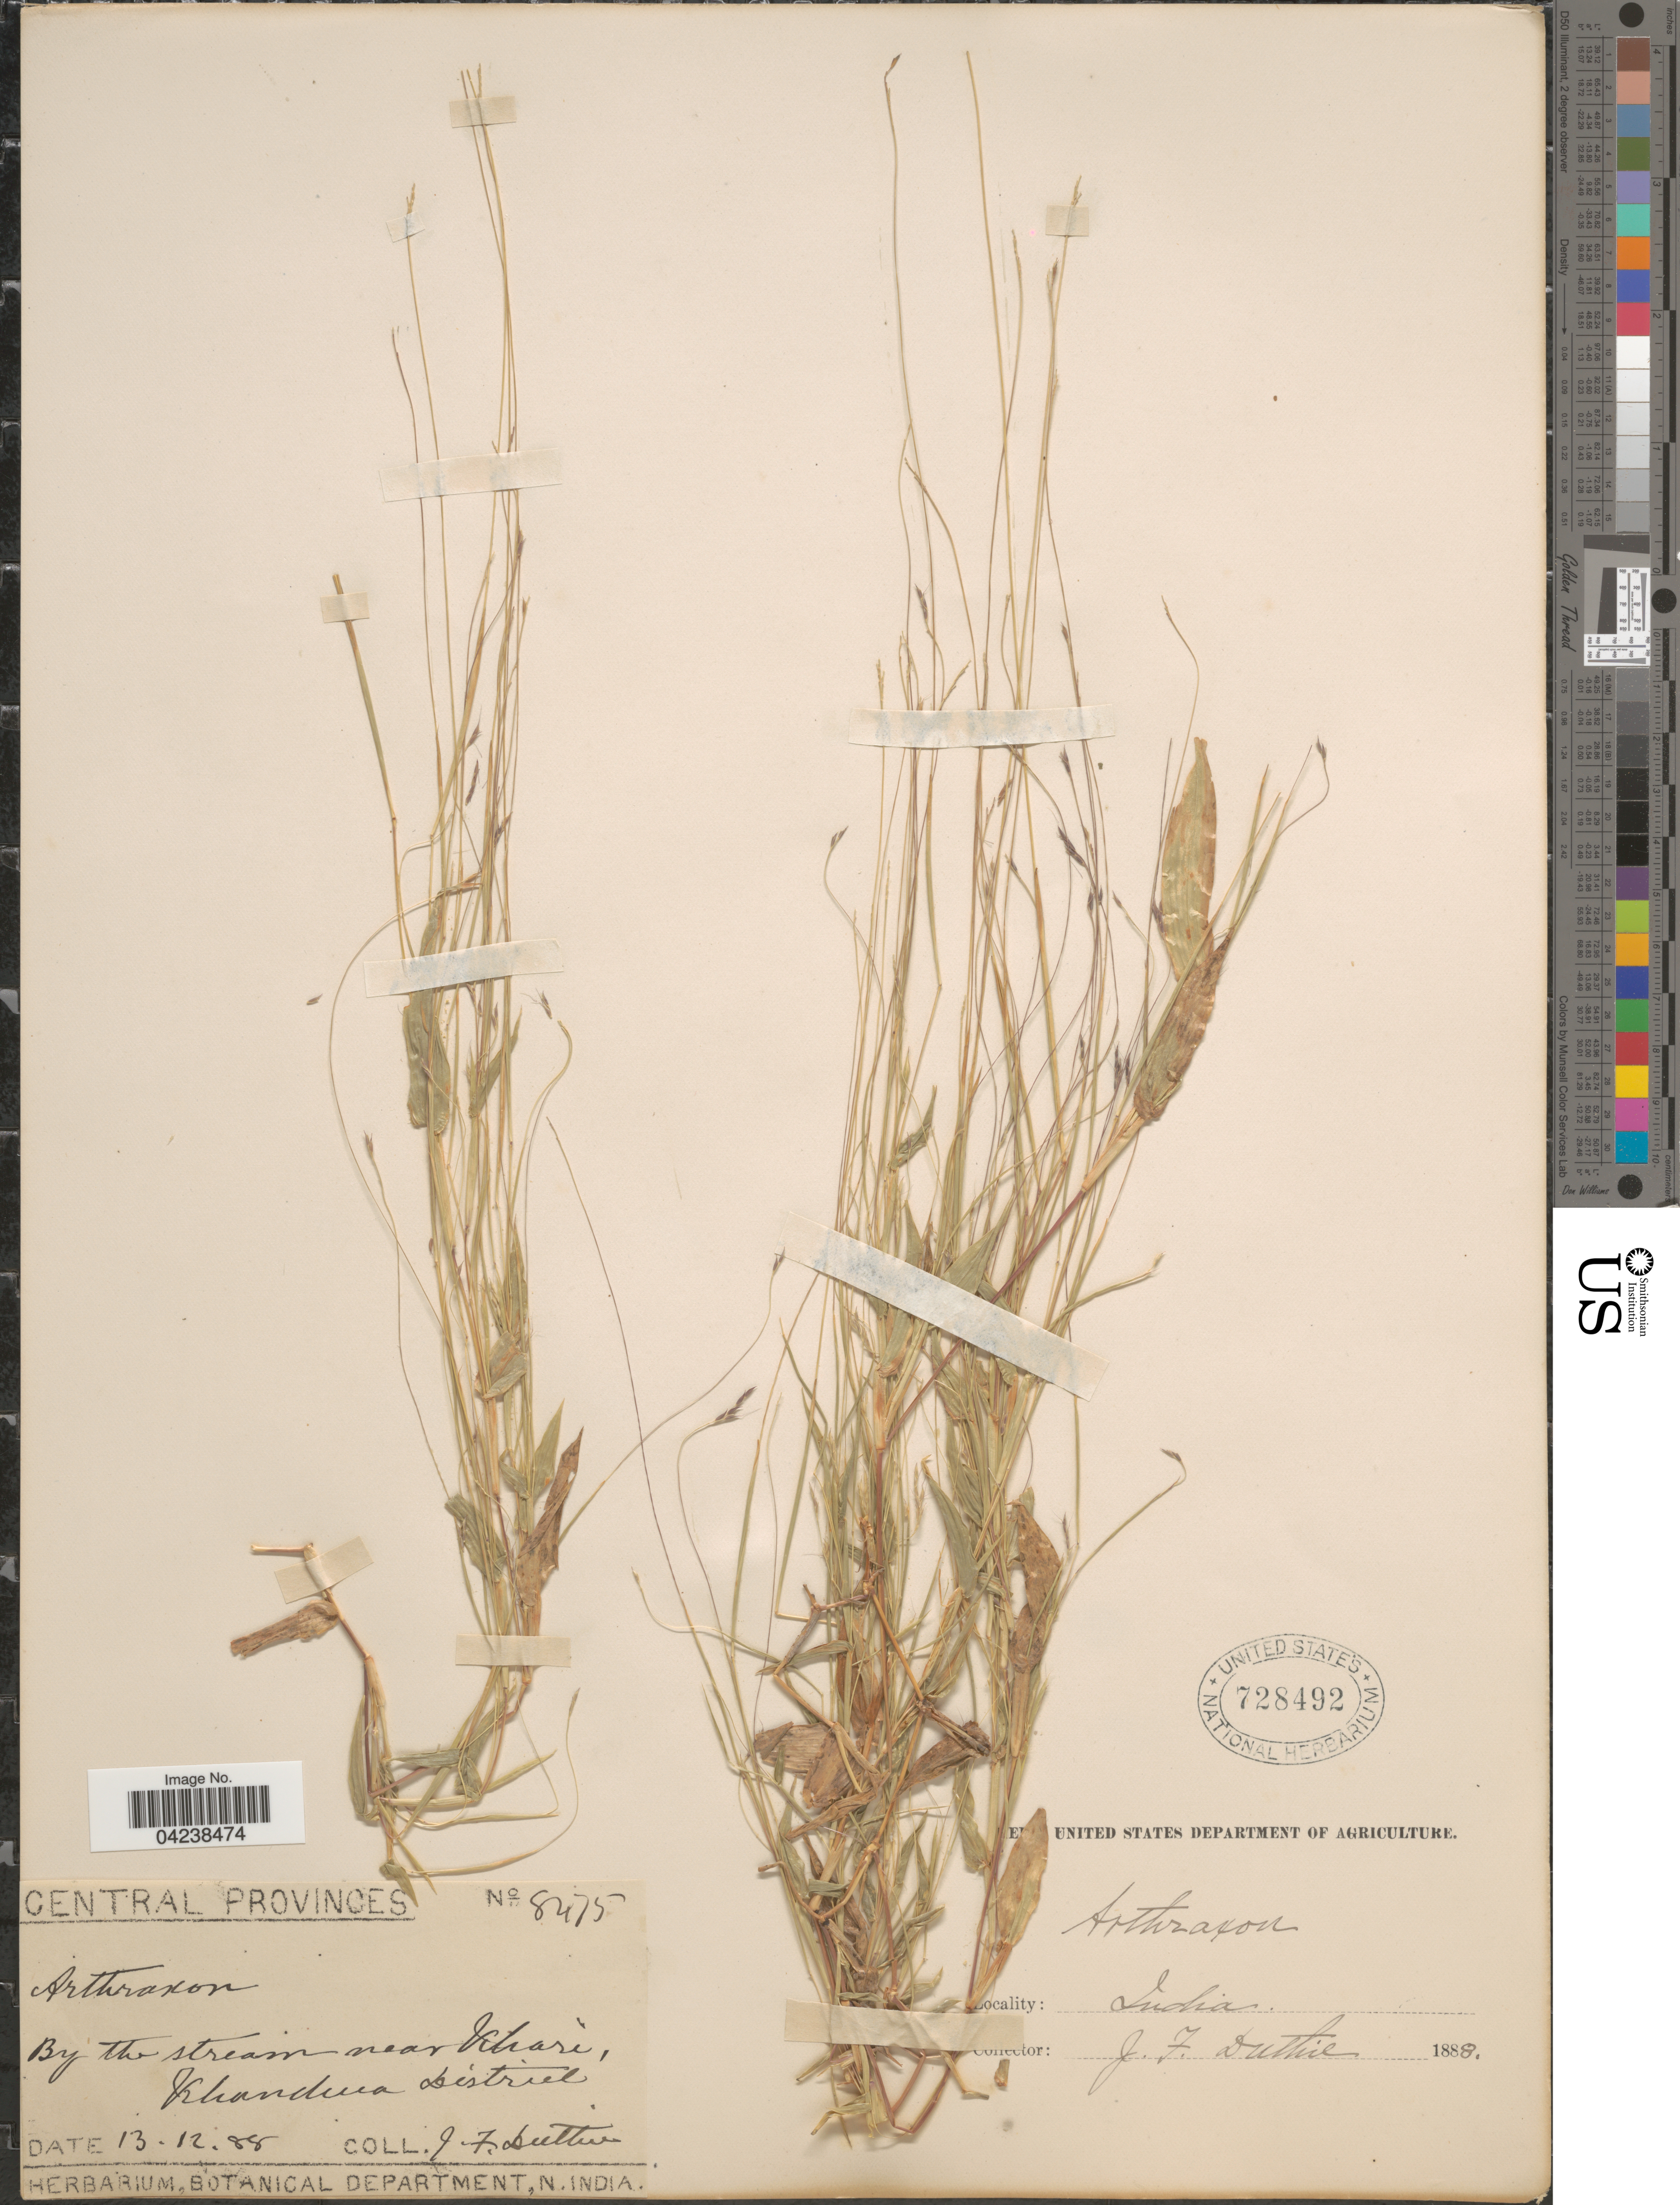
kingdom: Plantae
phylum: Tracheophyta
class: Liliopsida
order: Poales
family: Poaceae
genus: Arthraxon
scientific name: Arthraxon hispidus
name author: (Thunb.) Makino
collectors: J. F. Duthie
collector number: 8475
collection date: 1888-12-13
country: India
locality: Central Provinces. By the stream near Khari, Khandwa District.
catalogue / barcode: US 728492